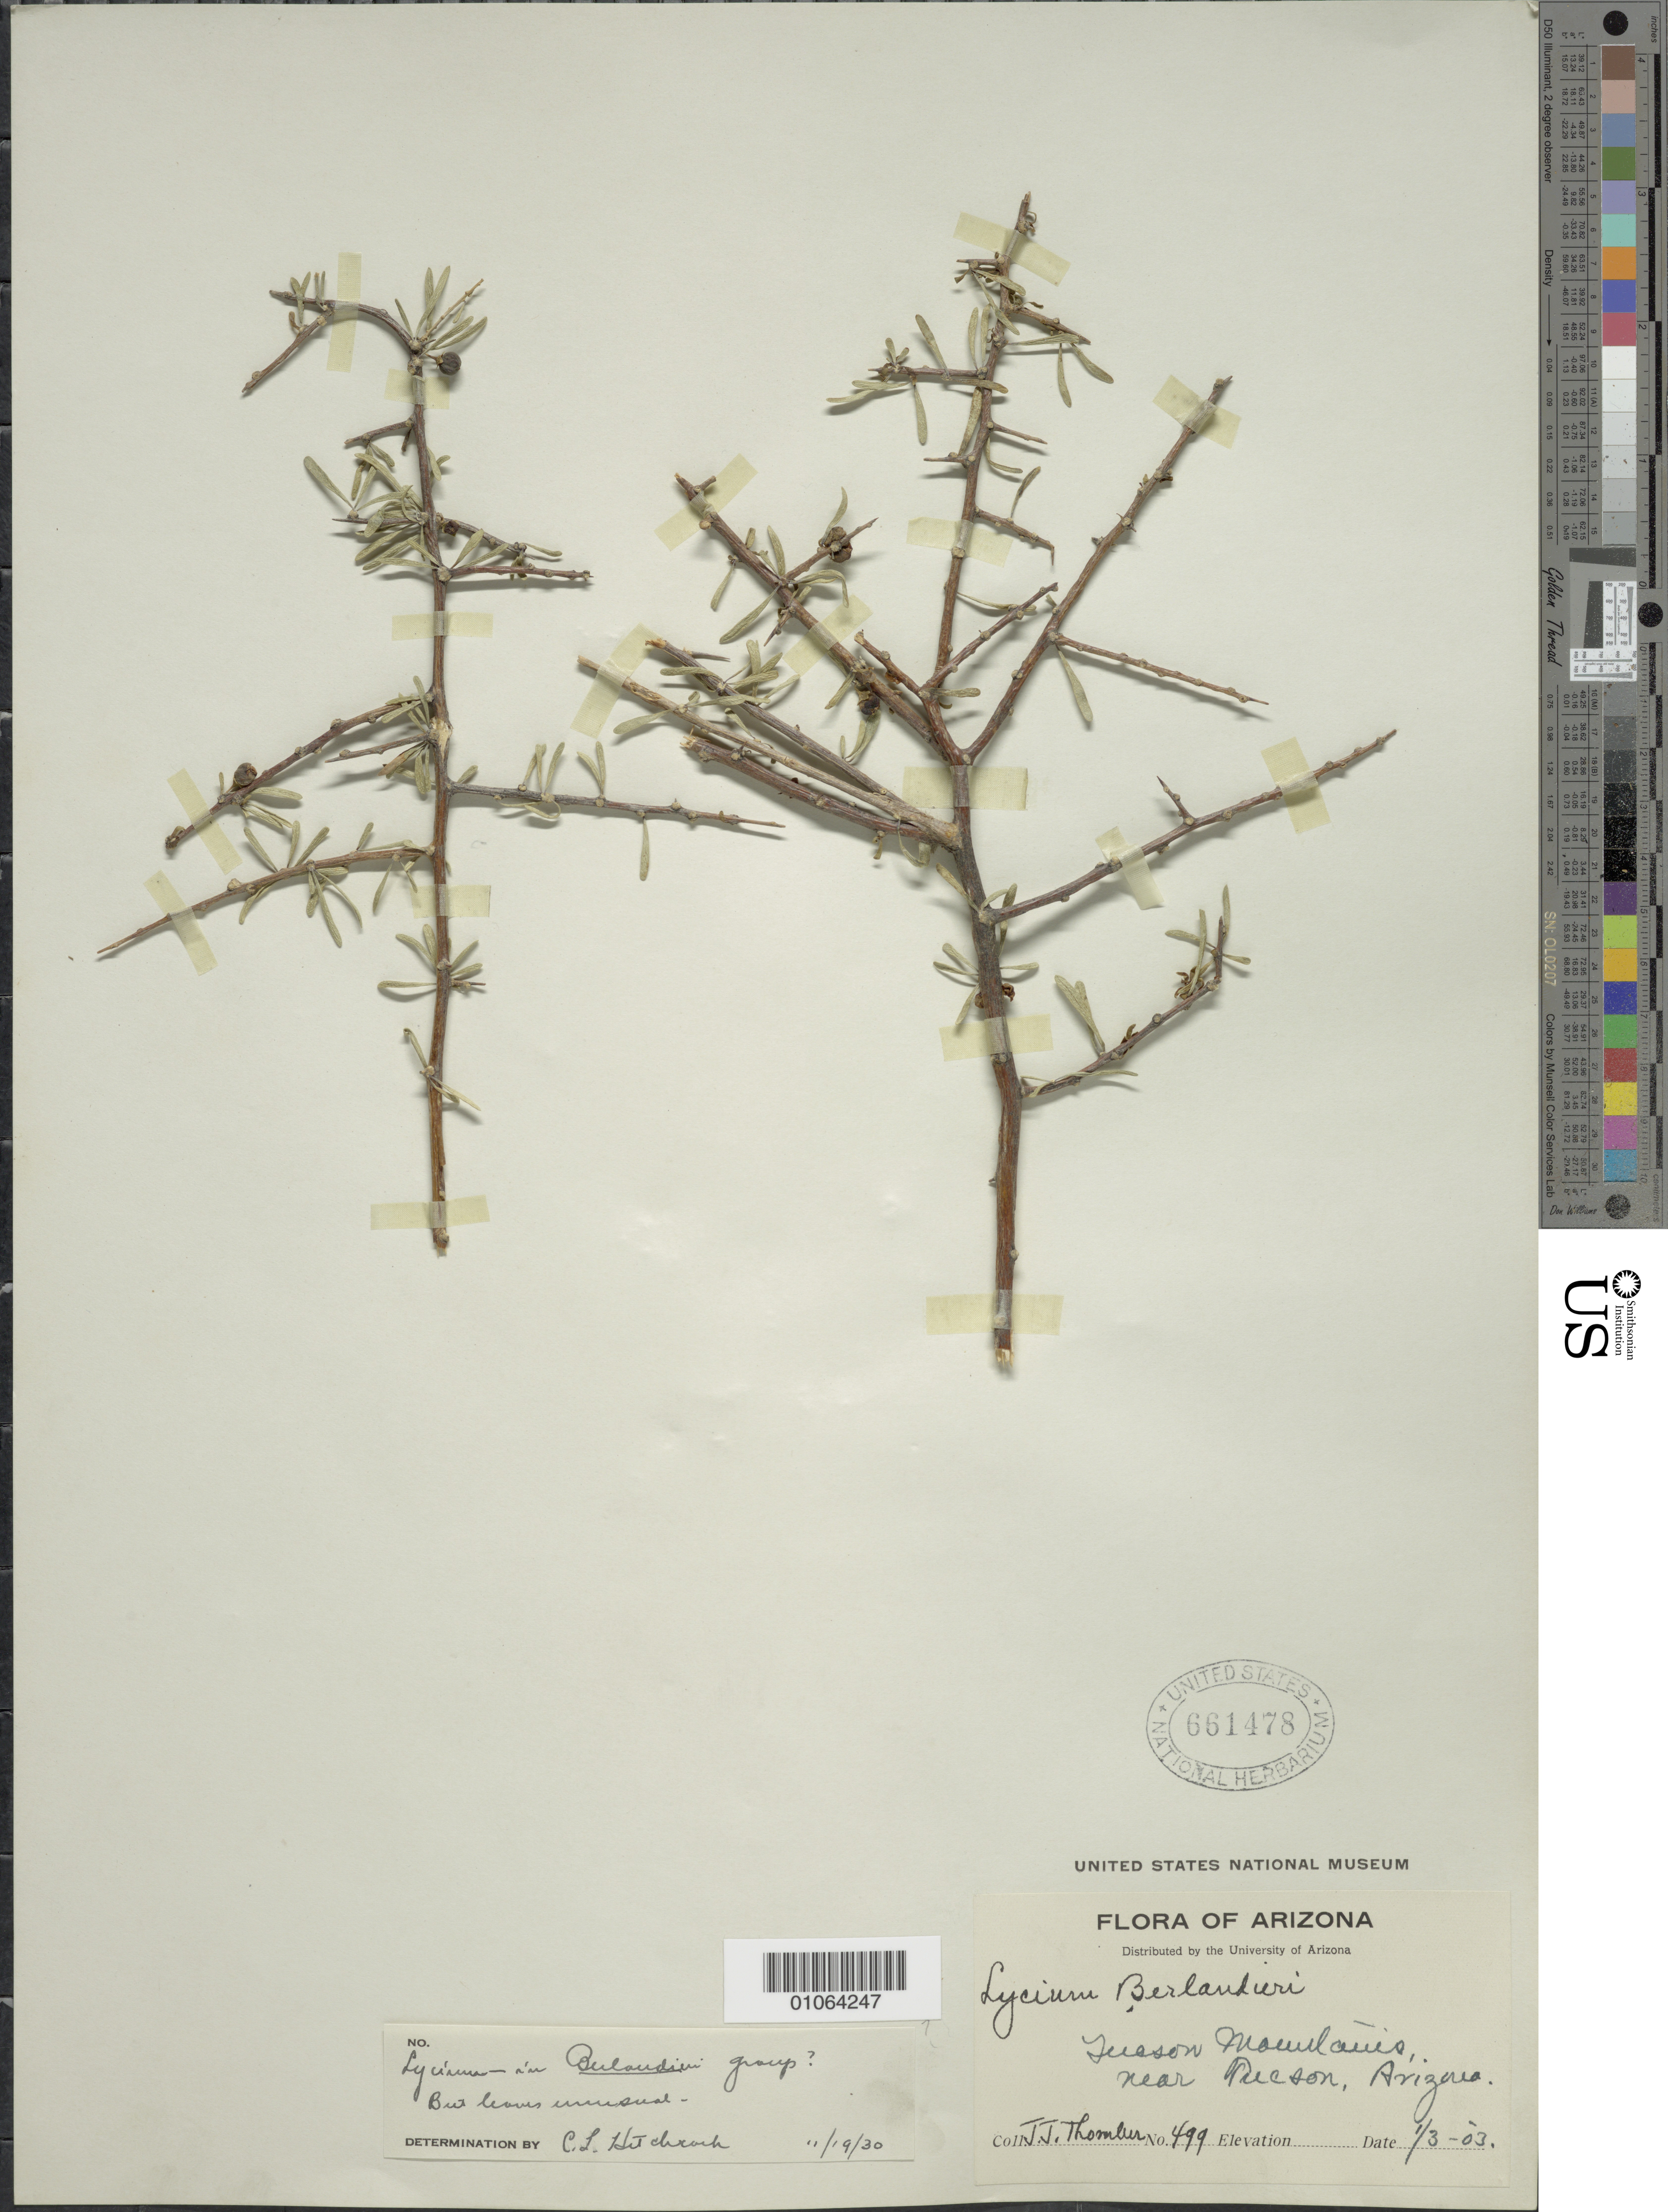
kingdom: Plantae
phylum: Tracheophyta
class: Magnoliopsida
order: Solanales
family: Solanaceae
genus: Lycium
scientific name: Lycium berlandieri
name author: Dunal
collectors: J. Thornber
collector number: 499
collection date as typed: Transcribed d/m/y: 3/1/3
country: United States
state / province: Arizona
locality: Tucson Mountains, near Tucson.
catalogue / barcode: US 661478